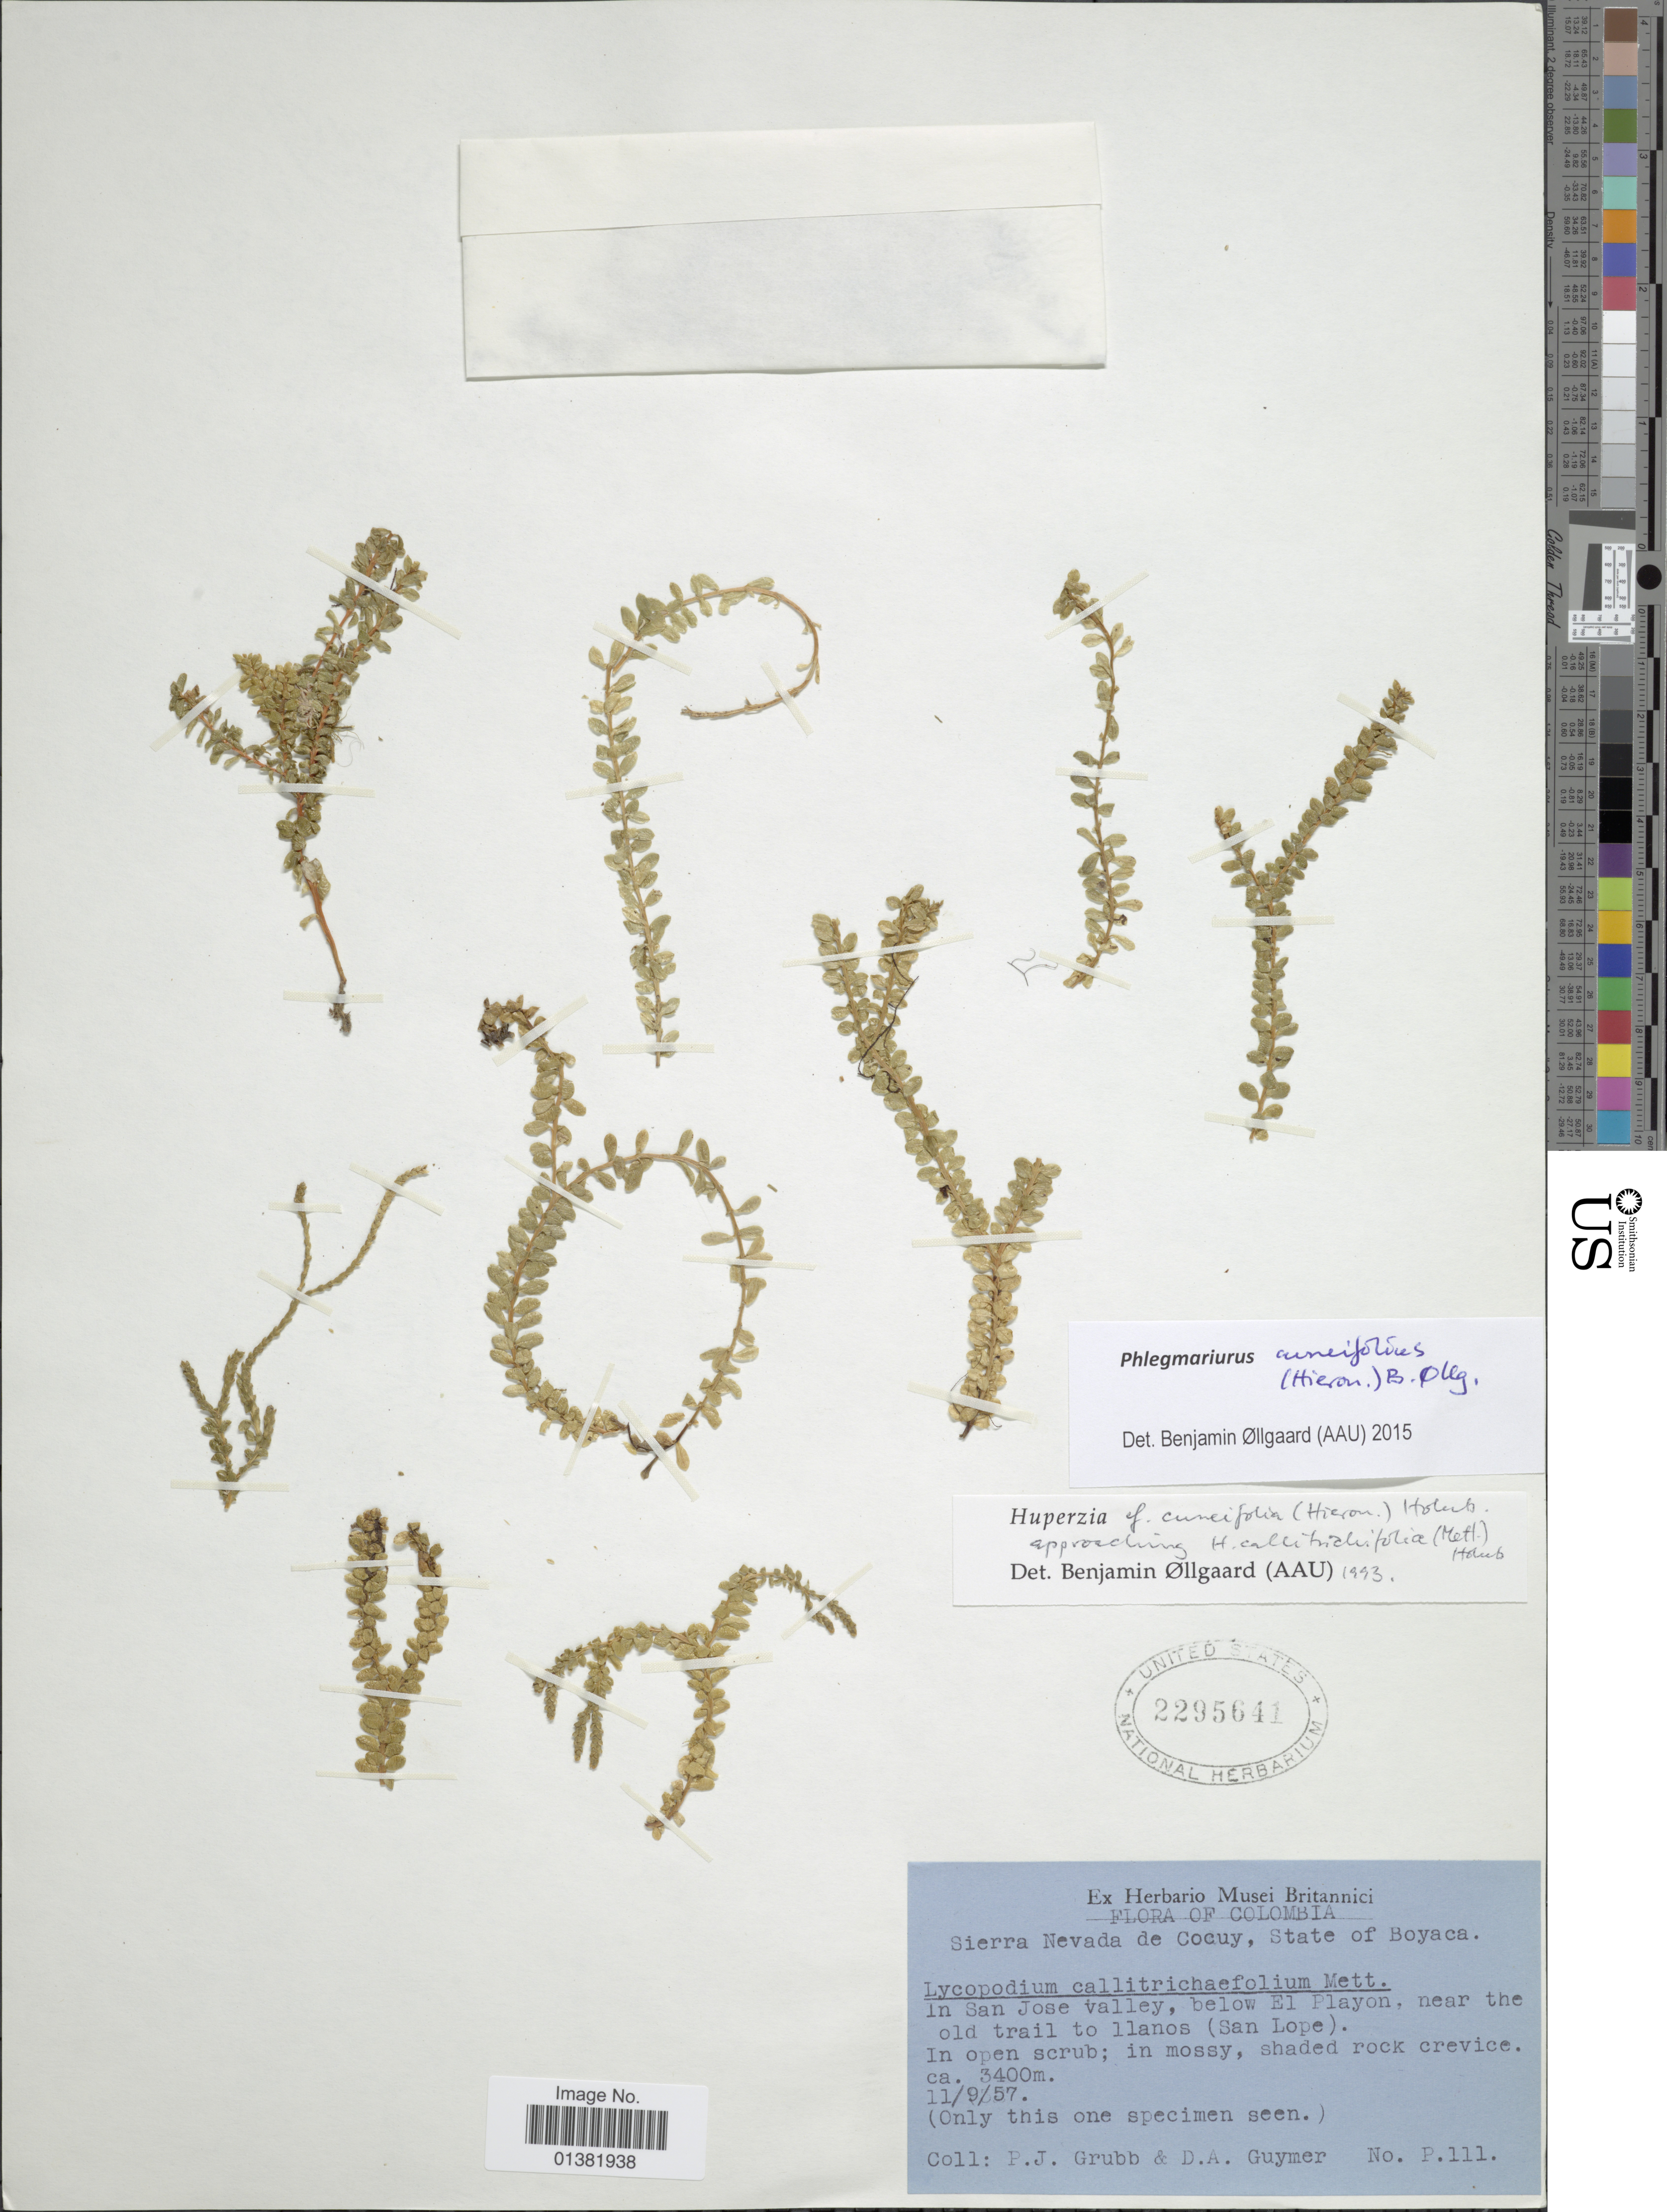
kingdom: Plantae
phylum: Tracheophyta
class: Lycopodiopsida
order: Lycopodiales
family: Lycopodiaceae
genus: Phlegmariurus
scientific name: Phlegmariurus cuneifolius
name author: (Hieron.) B. Øllg.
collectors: P. J. Grubb & D. Guymer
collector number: P111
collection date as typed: Transcribed d/m/y: 11/9/57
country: Colombia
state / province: Boyacá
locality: Sierra Nevada de Cocuy, In San Jose valley, below El Playon, near the old trail to llanos (San Lope)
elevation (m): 3400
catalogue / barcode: US 2295641